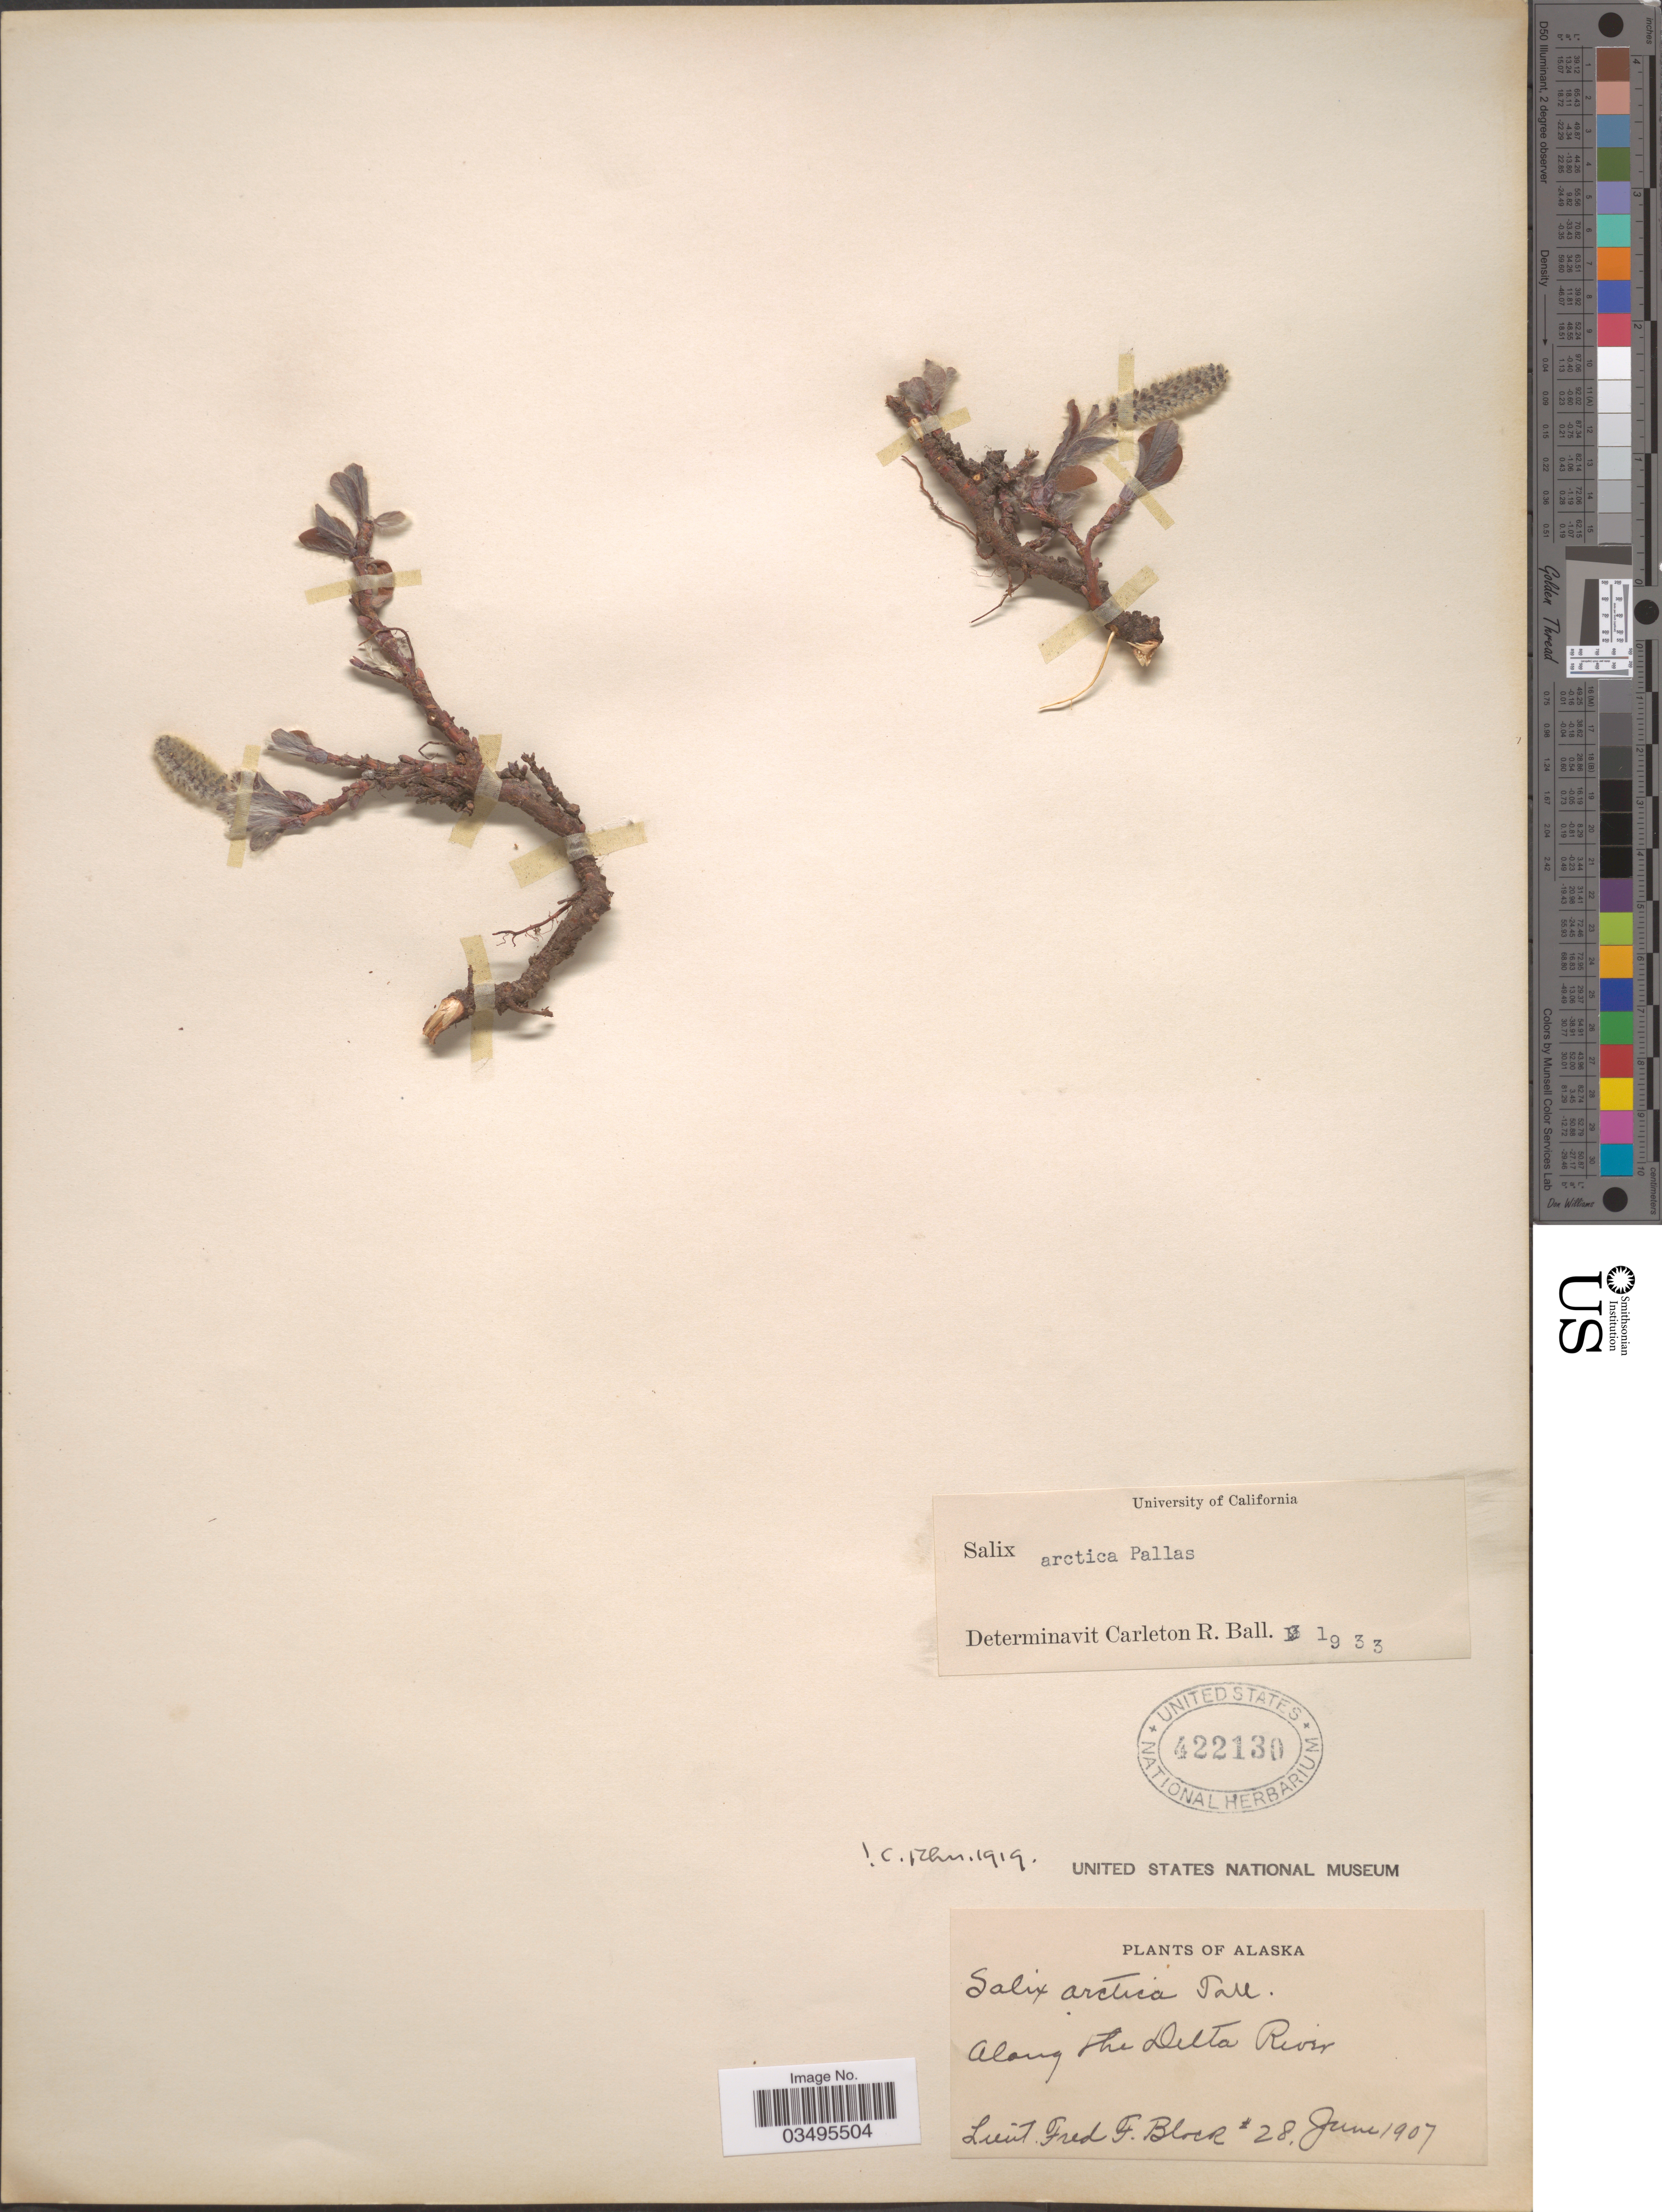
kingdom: Plantae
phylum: Tracheophyta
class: Magnoliopsida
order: Malpighiales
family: Salicaceae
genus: Salix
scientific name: Salix arctica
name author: Pall.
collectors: F. Block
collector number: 28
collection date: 1907-06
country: United States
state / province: Alaska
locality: Along the Delta River.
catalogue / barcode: US 422130